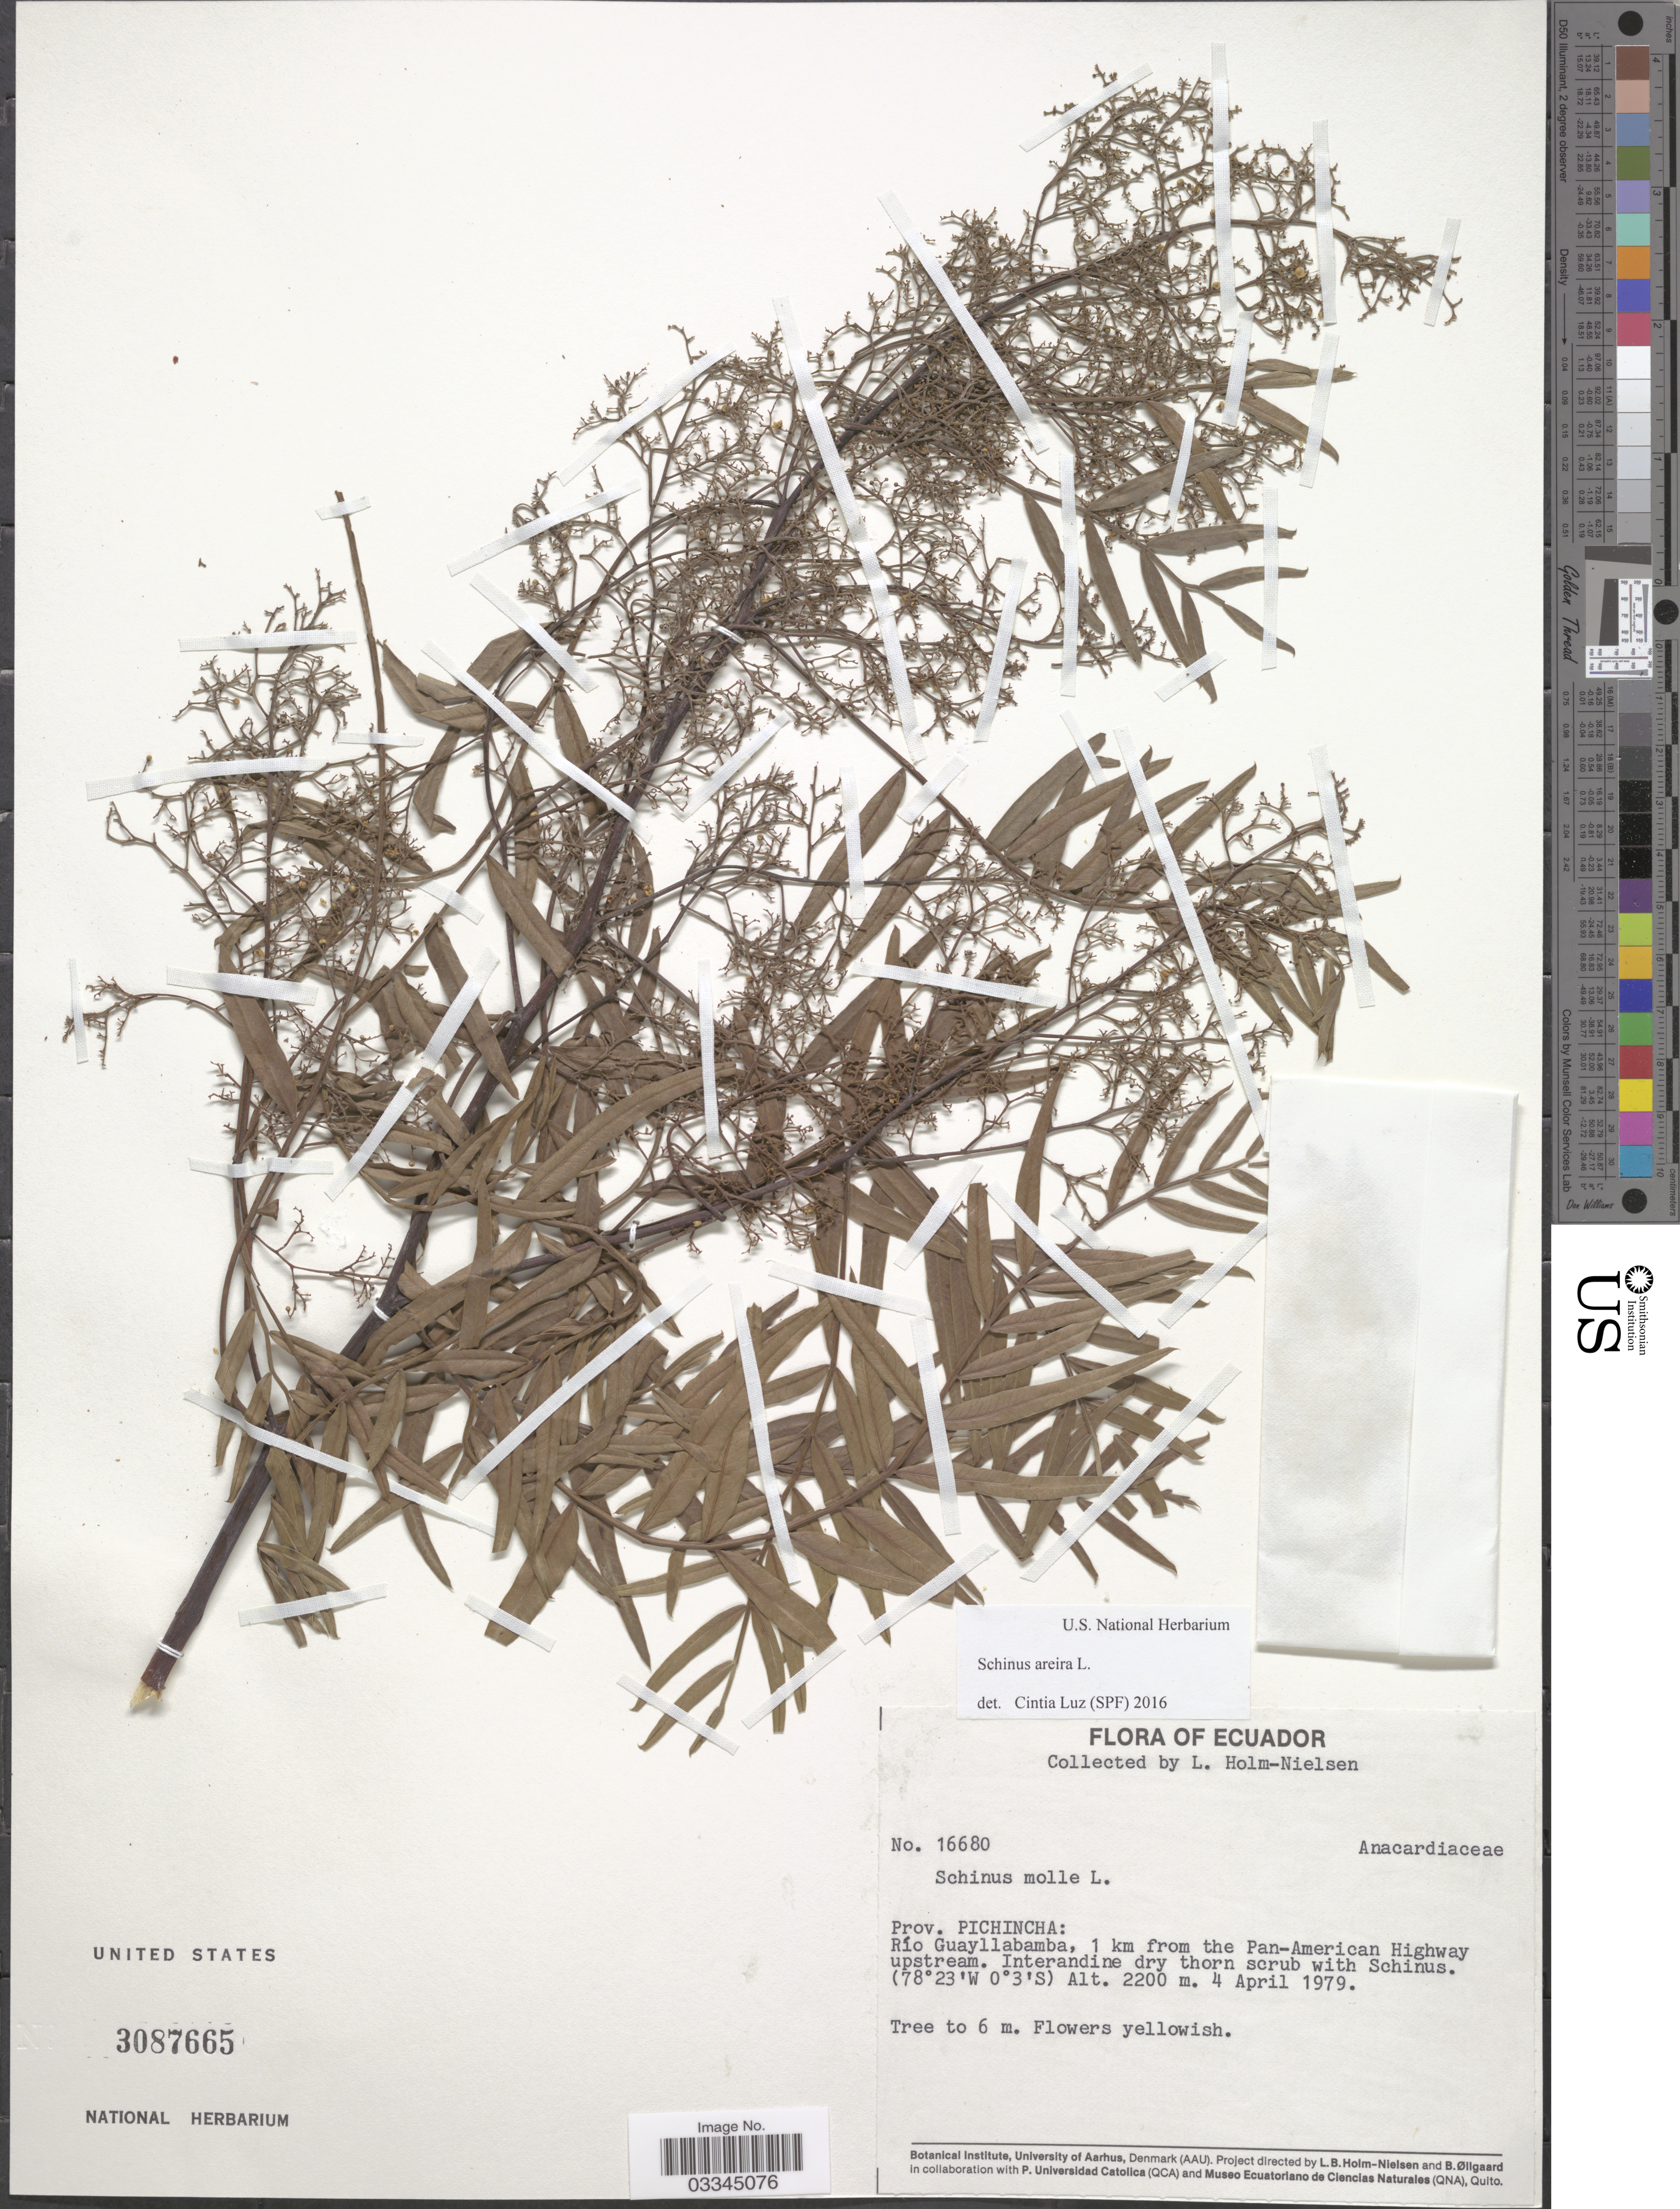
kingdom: Plantae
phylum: Tracheophyta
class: Magnoliopsida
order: Sapindales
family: Anacardiaceae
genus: Schinus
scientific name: Schinus areira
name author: L.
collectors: L. Holm-Nielsen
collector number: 16680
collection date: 1979-04-04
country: Ecuador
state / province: Pichincha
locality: Río Guayllabamba, 1 km from the Pan-American Highway upstream.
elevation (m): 2200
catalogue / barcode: US 3087665